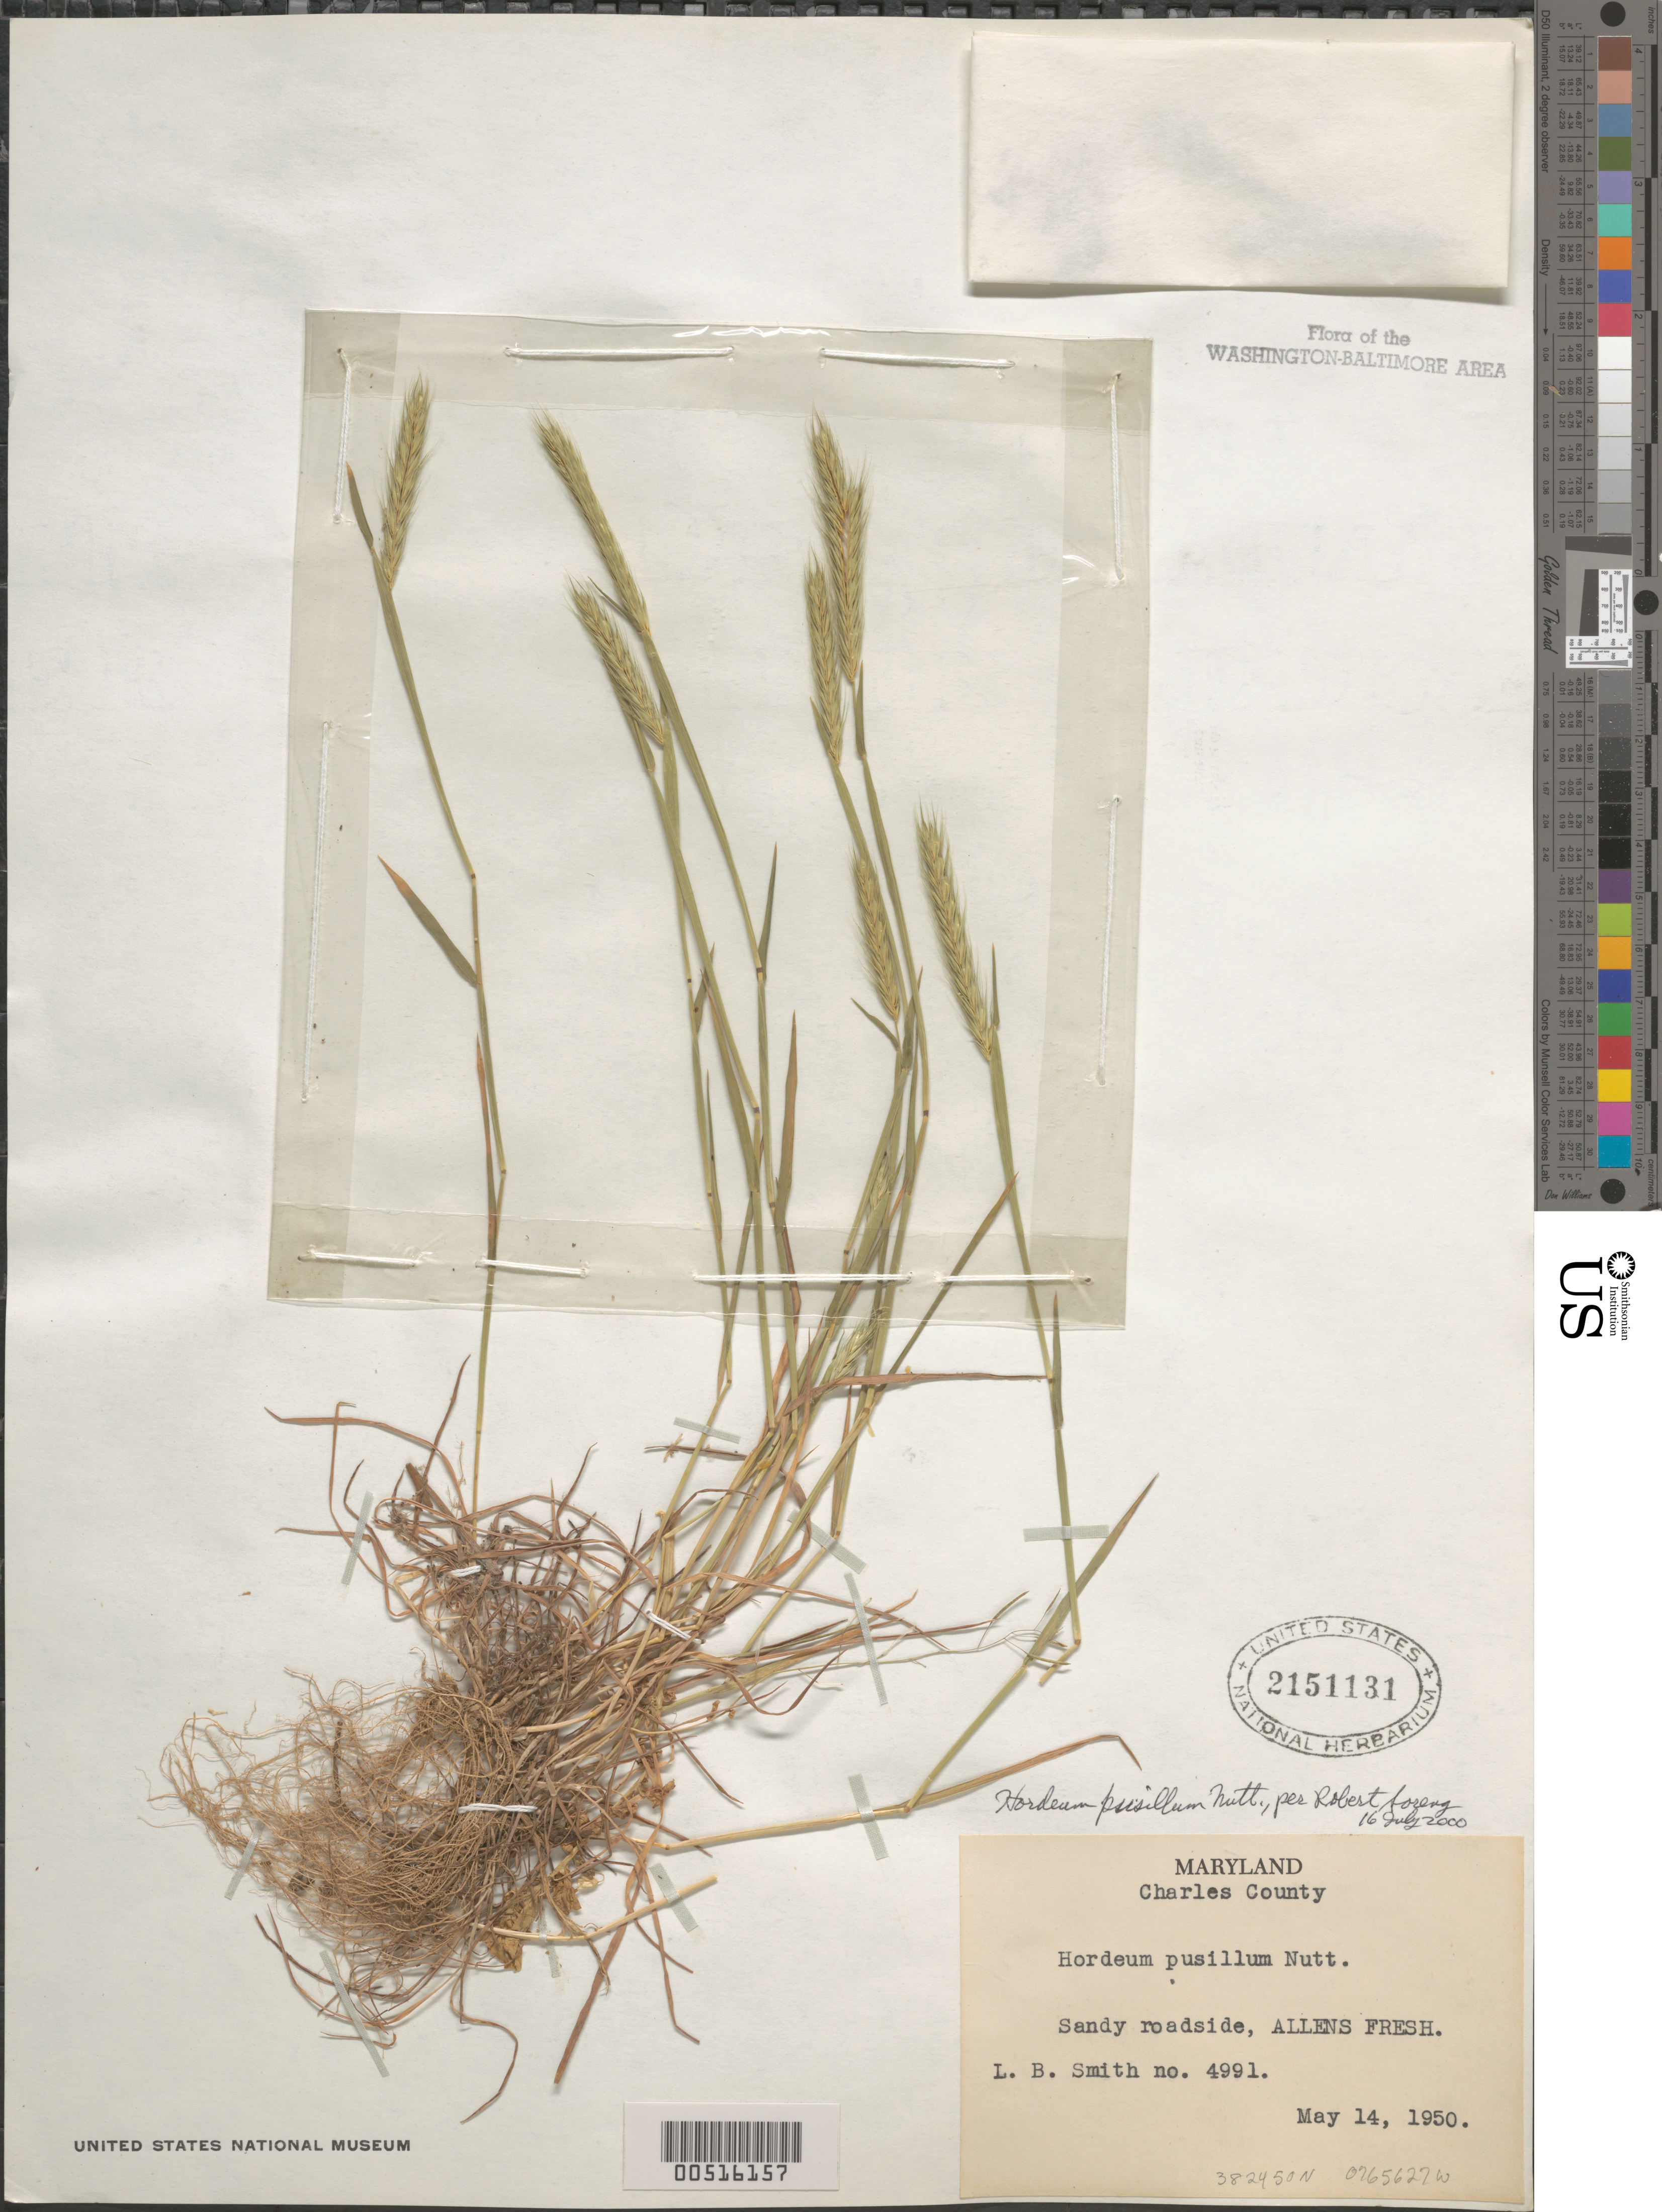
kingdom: Plantae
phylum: Tracheophyta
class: Liliopsida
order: Poales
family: Poaceae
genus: Hordeum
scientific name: Hordeum pusillum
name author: Nutt.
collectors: L. Smith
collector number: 4991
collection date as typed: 14 May 1950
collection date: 1950-05-14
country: United States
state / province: Maryland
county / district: Charles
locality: Allens Fresh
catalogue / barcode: US 2151131